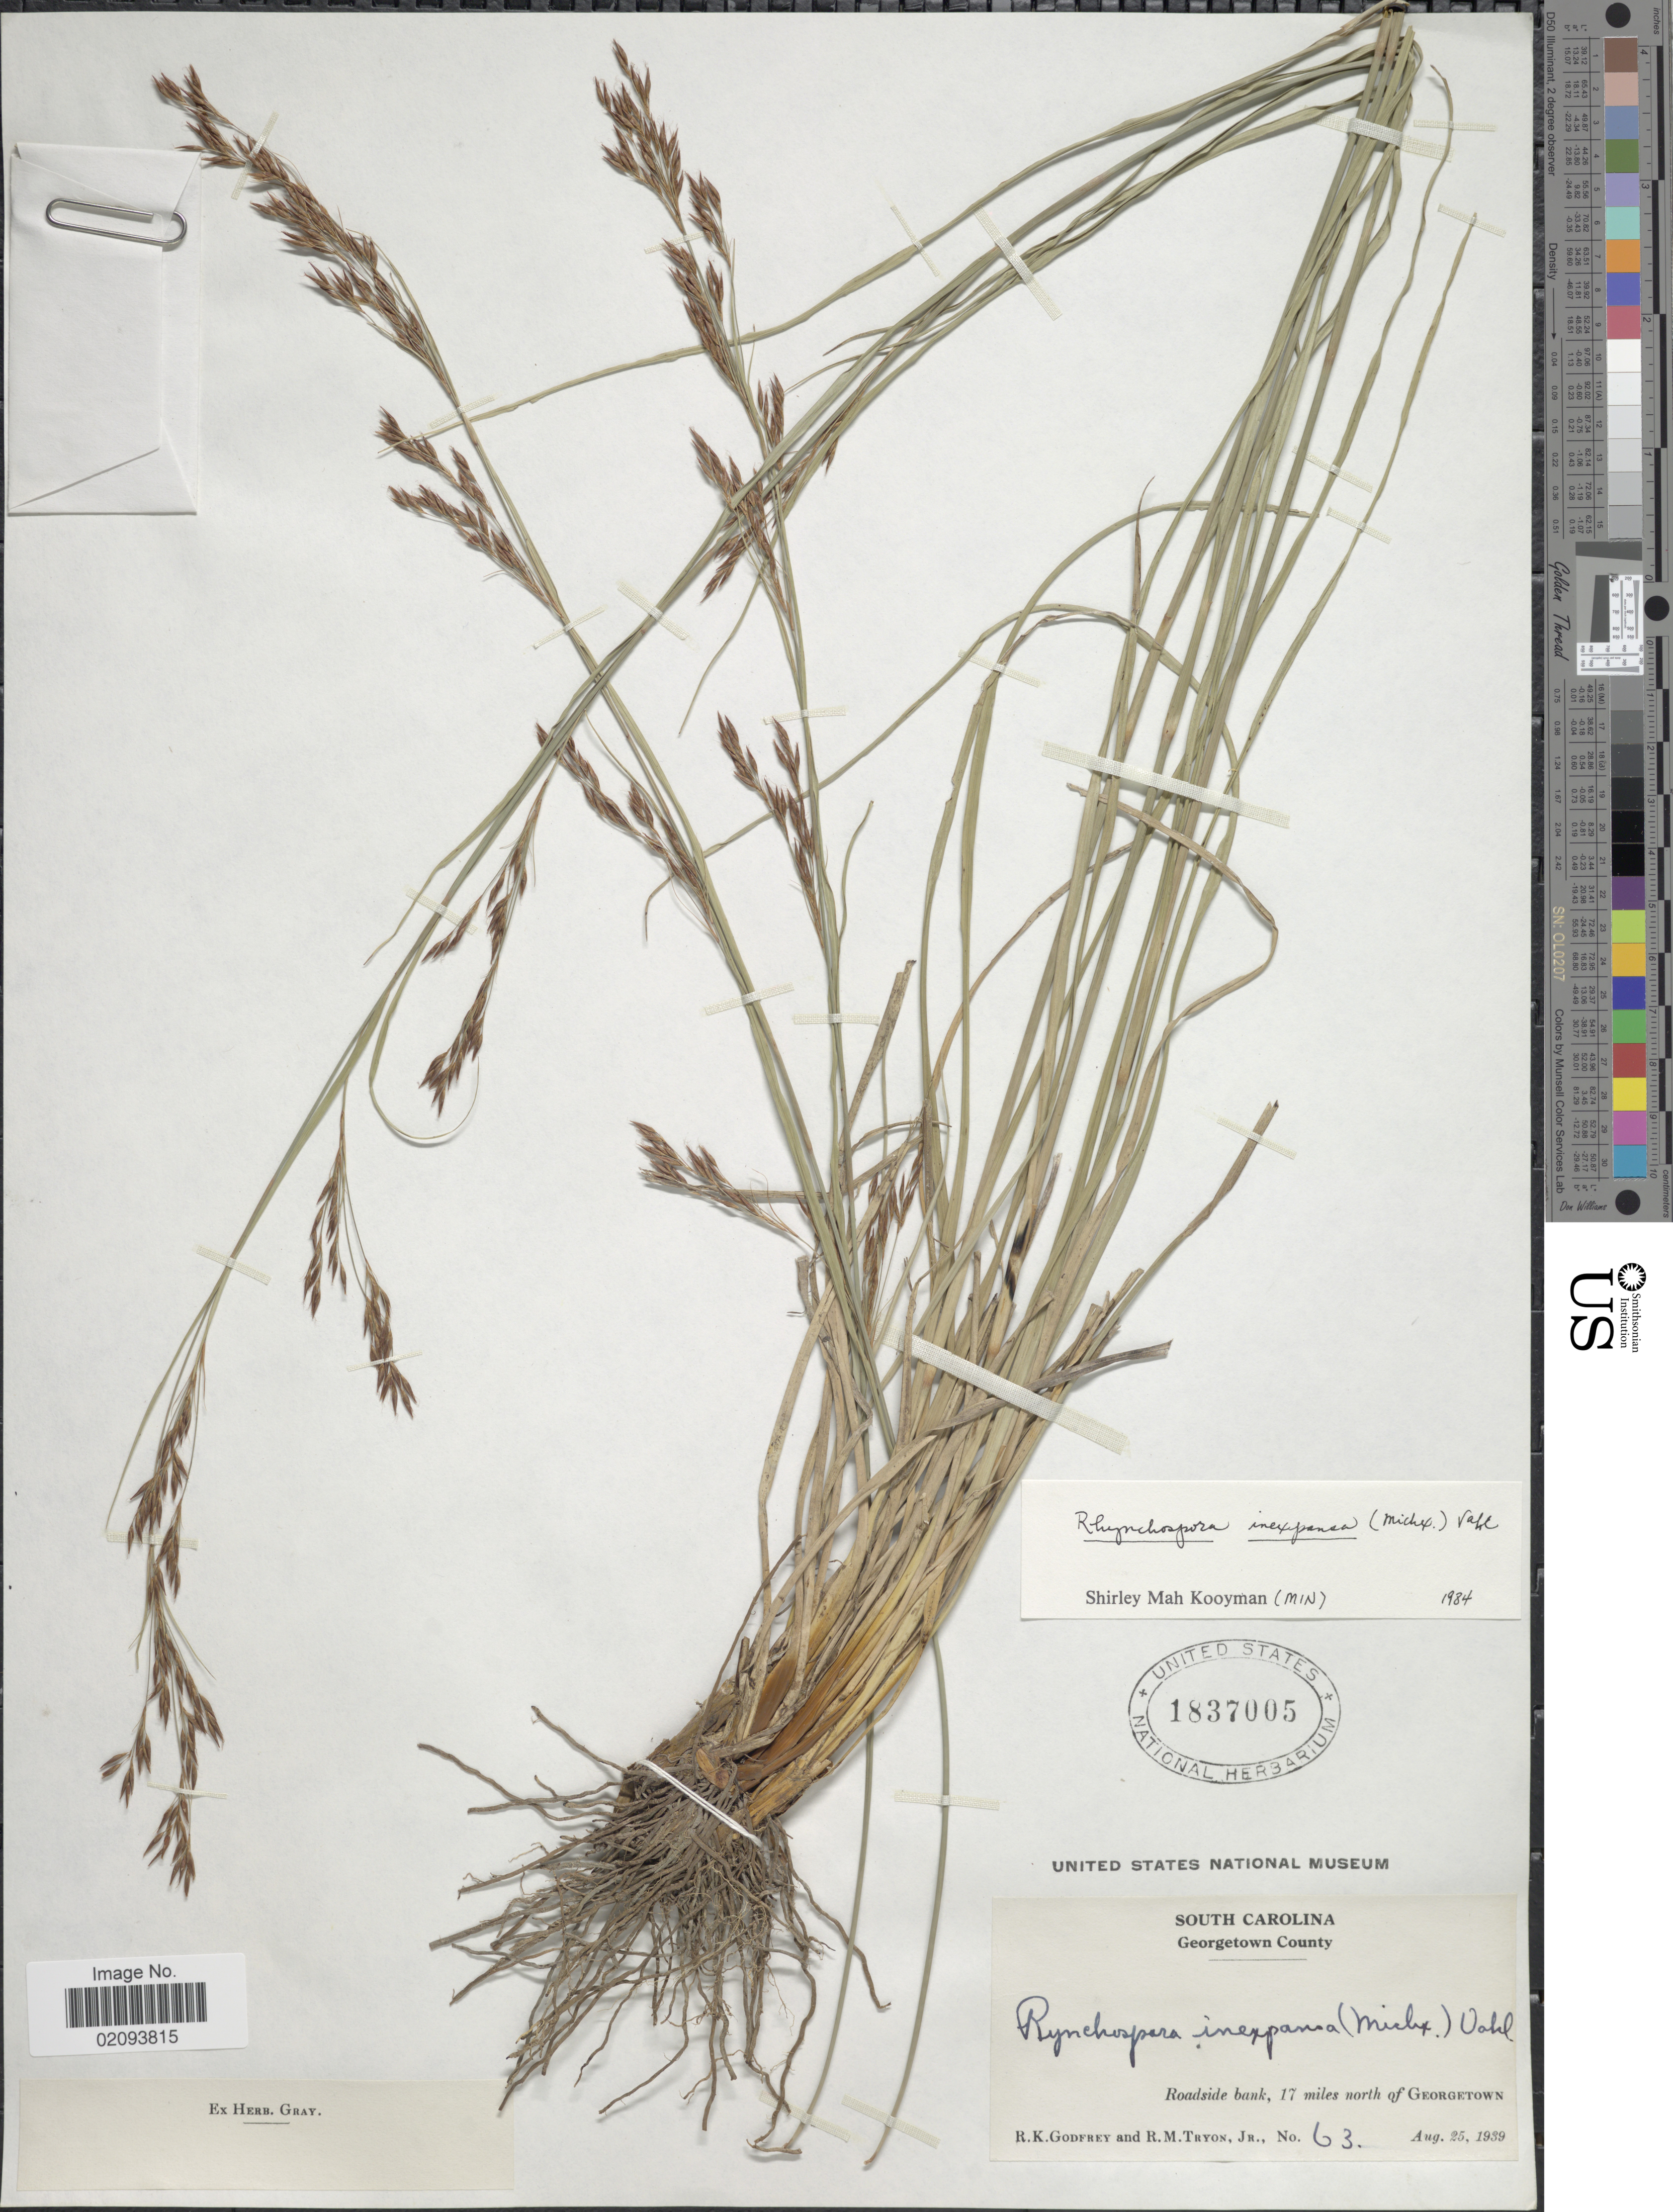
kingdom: Plantae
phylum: Tracheophyta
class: Liliopsida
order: Poales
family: Cyperaceae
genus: Rhynchospora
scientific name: Rhynchospora inexpansa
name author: (Michx.) Vahl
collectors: R. K. Godfrey & R. M. Tryon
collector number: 63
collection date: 1939-08-25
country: United States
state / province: South Carolina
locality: Georgetown County. Roadside bank, 17 miles north of Georgetown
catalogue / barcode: US 1837005